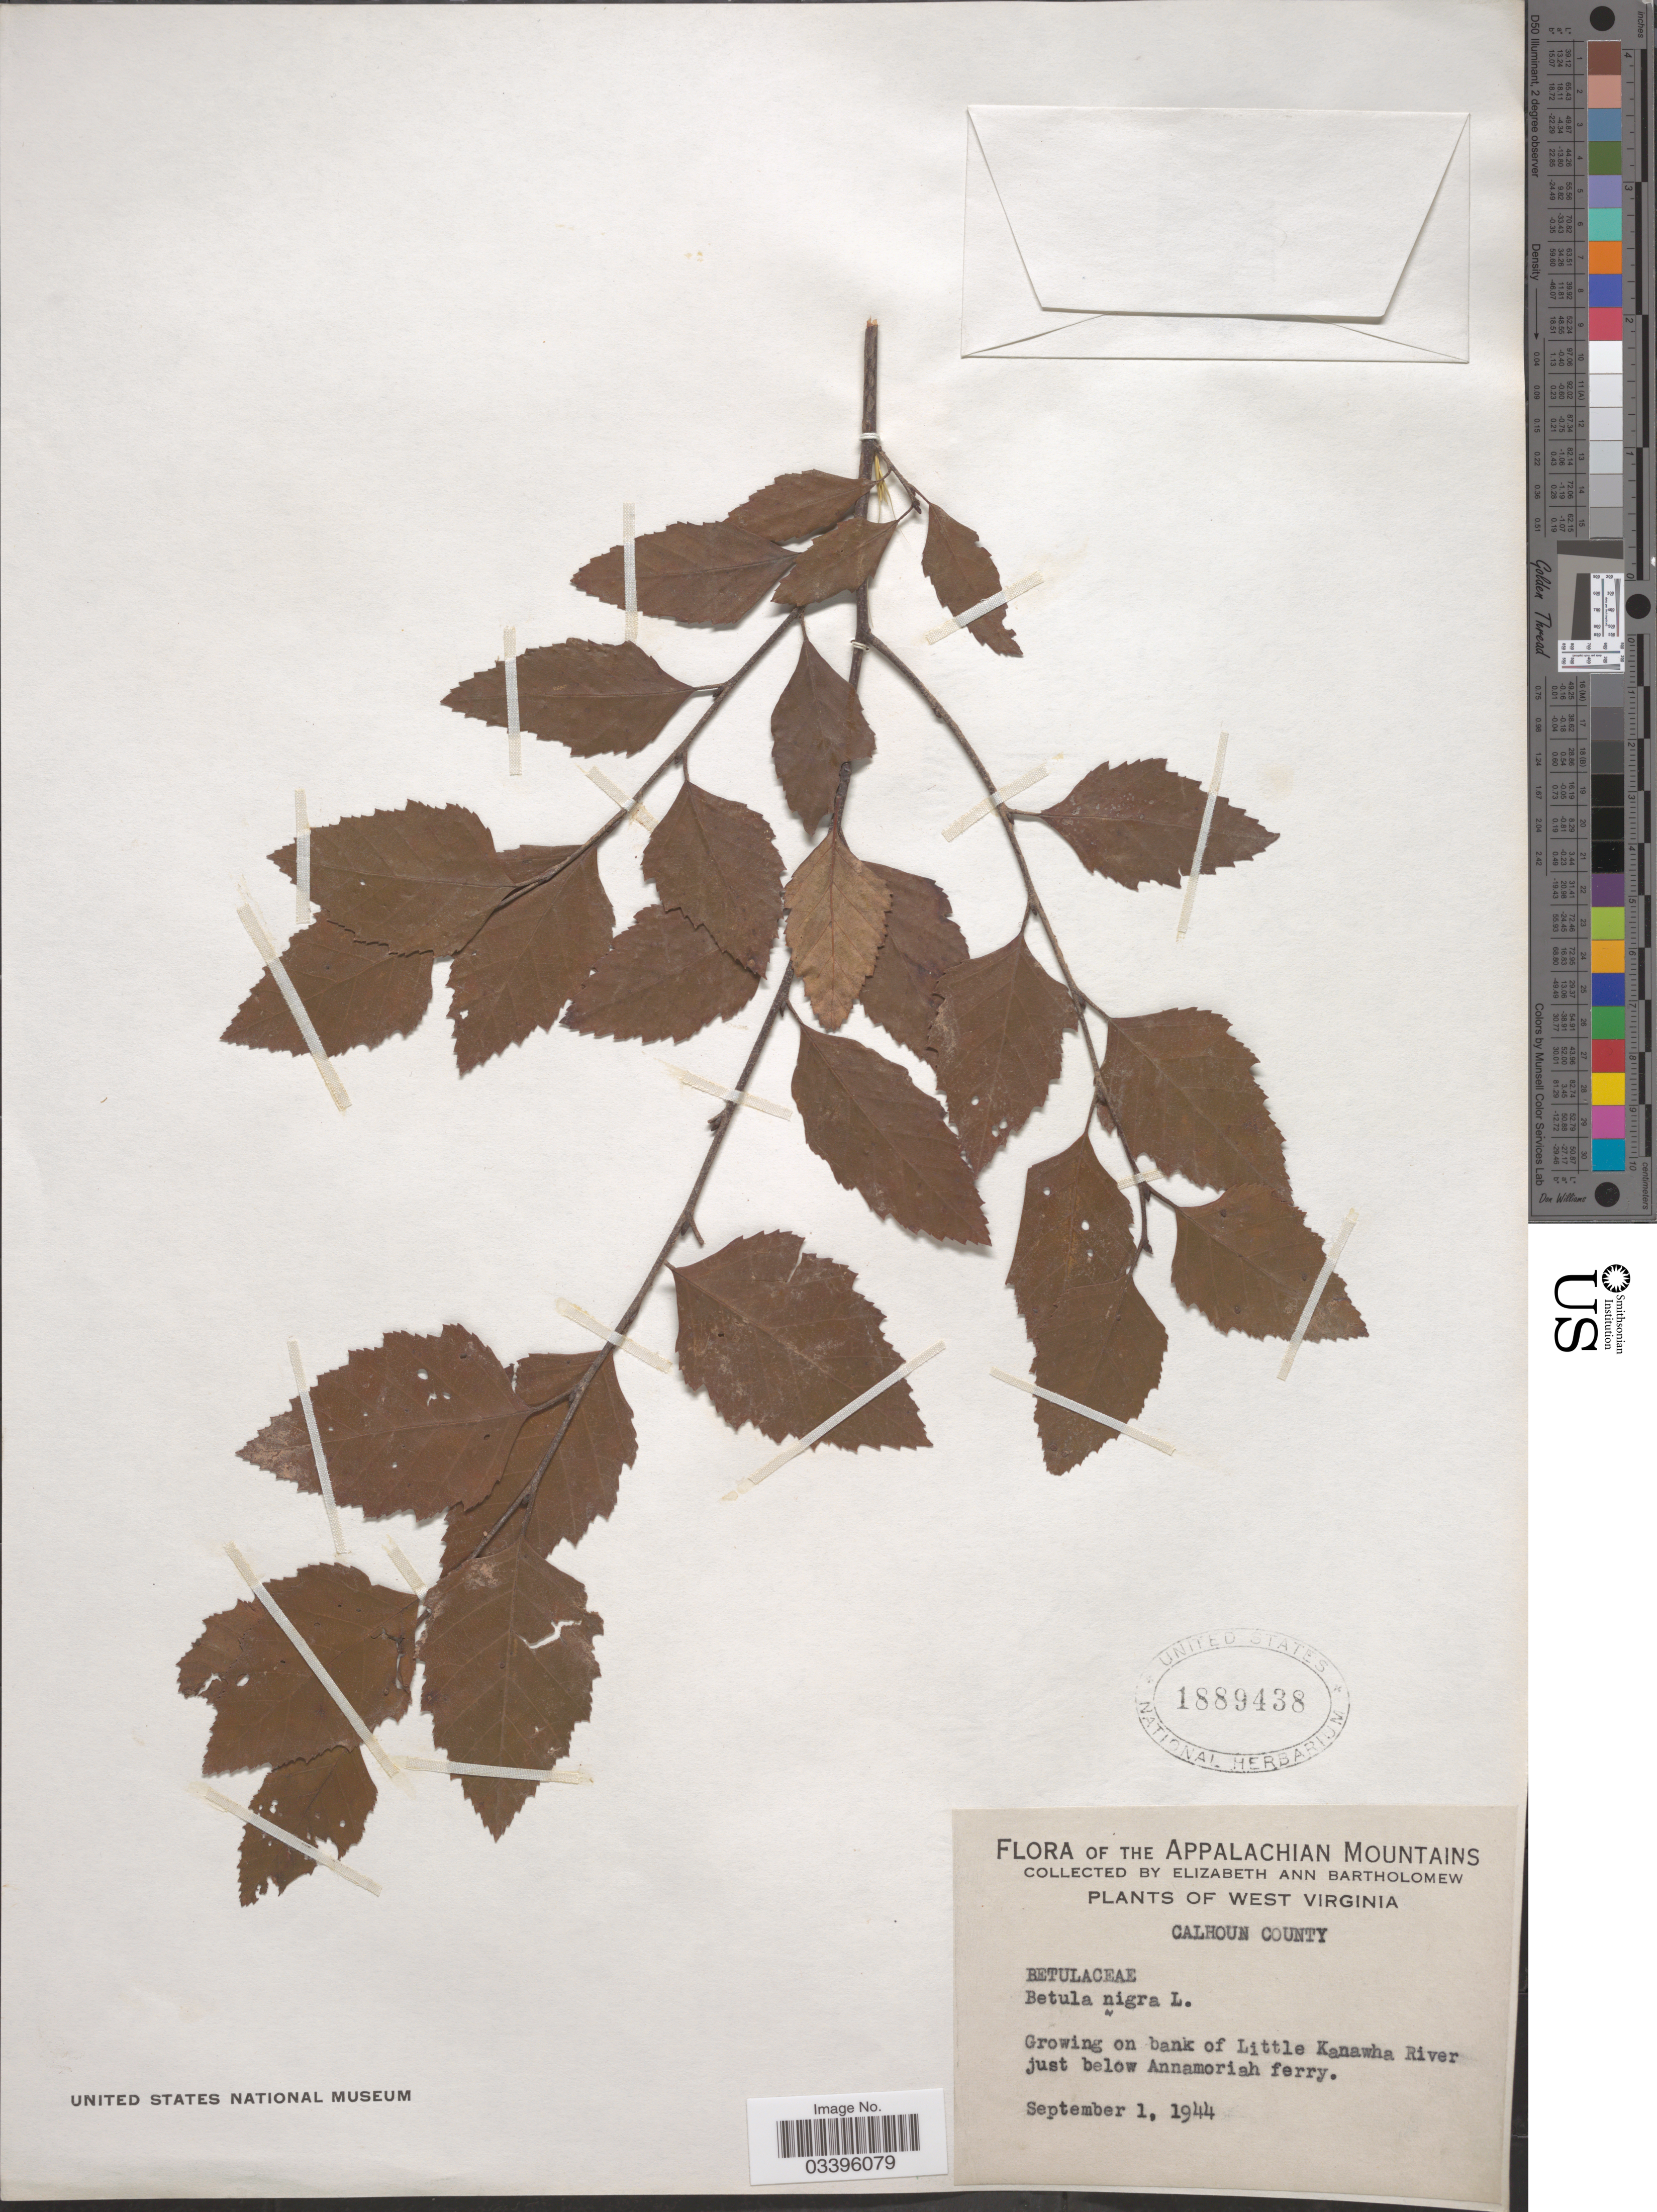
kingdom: Plantae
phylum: Tracheophyta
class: Magnoliopsida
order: Fagales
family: Betulaceae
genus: Betula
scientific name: Betula nigra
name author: L.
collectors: E. Bartholomew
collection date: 1944-09-01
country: United States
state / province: West Virginia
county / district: Calhoun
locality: The Appalachian Mountains. Calhoun County. Growing on bank of Little Kanawha River just below Annamoriah ferry.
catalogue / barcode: US 1889438